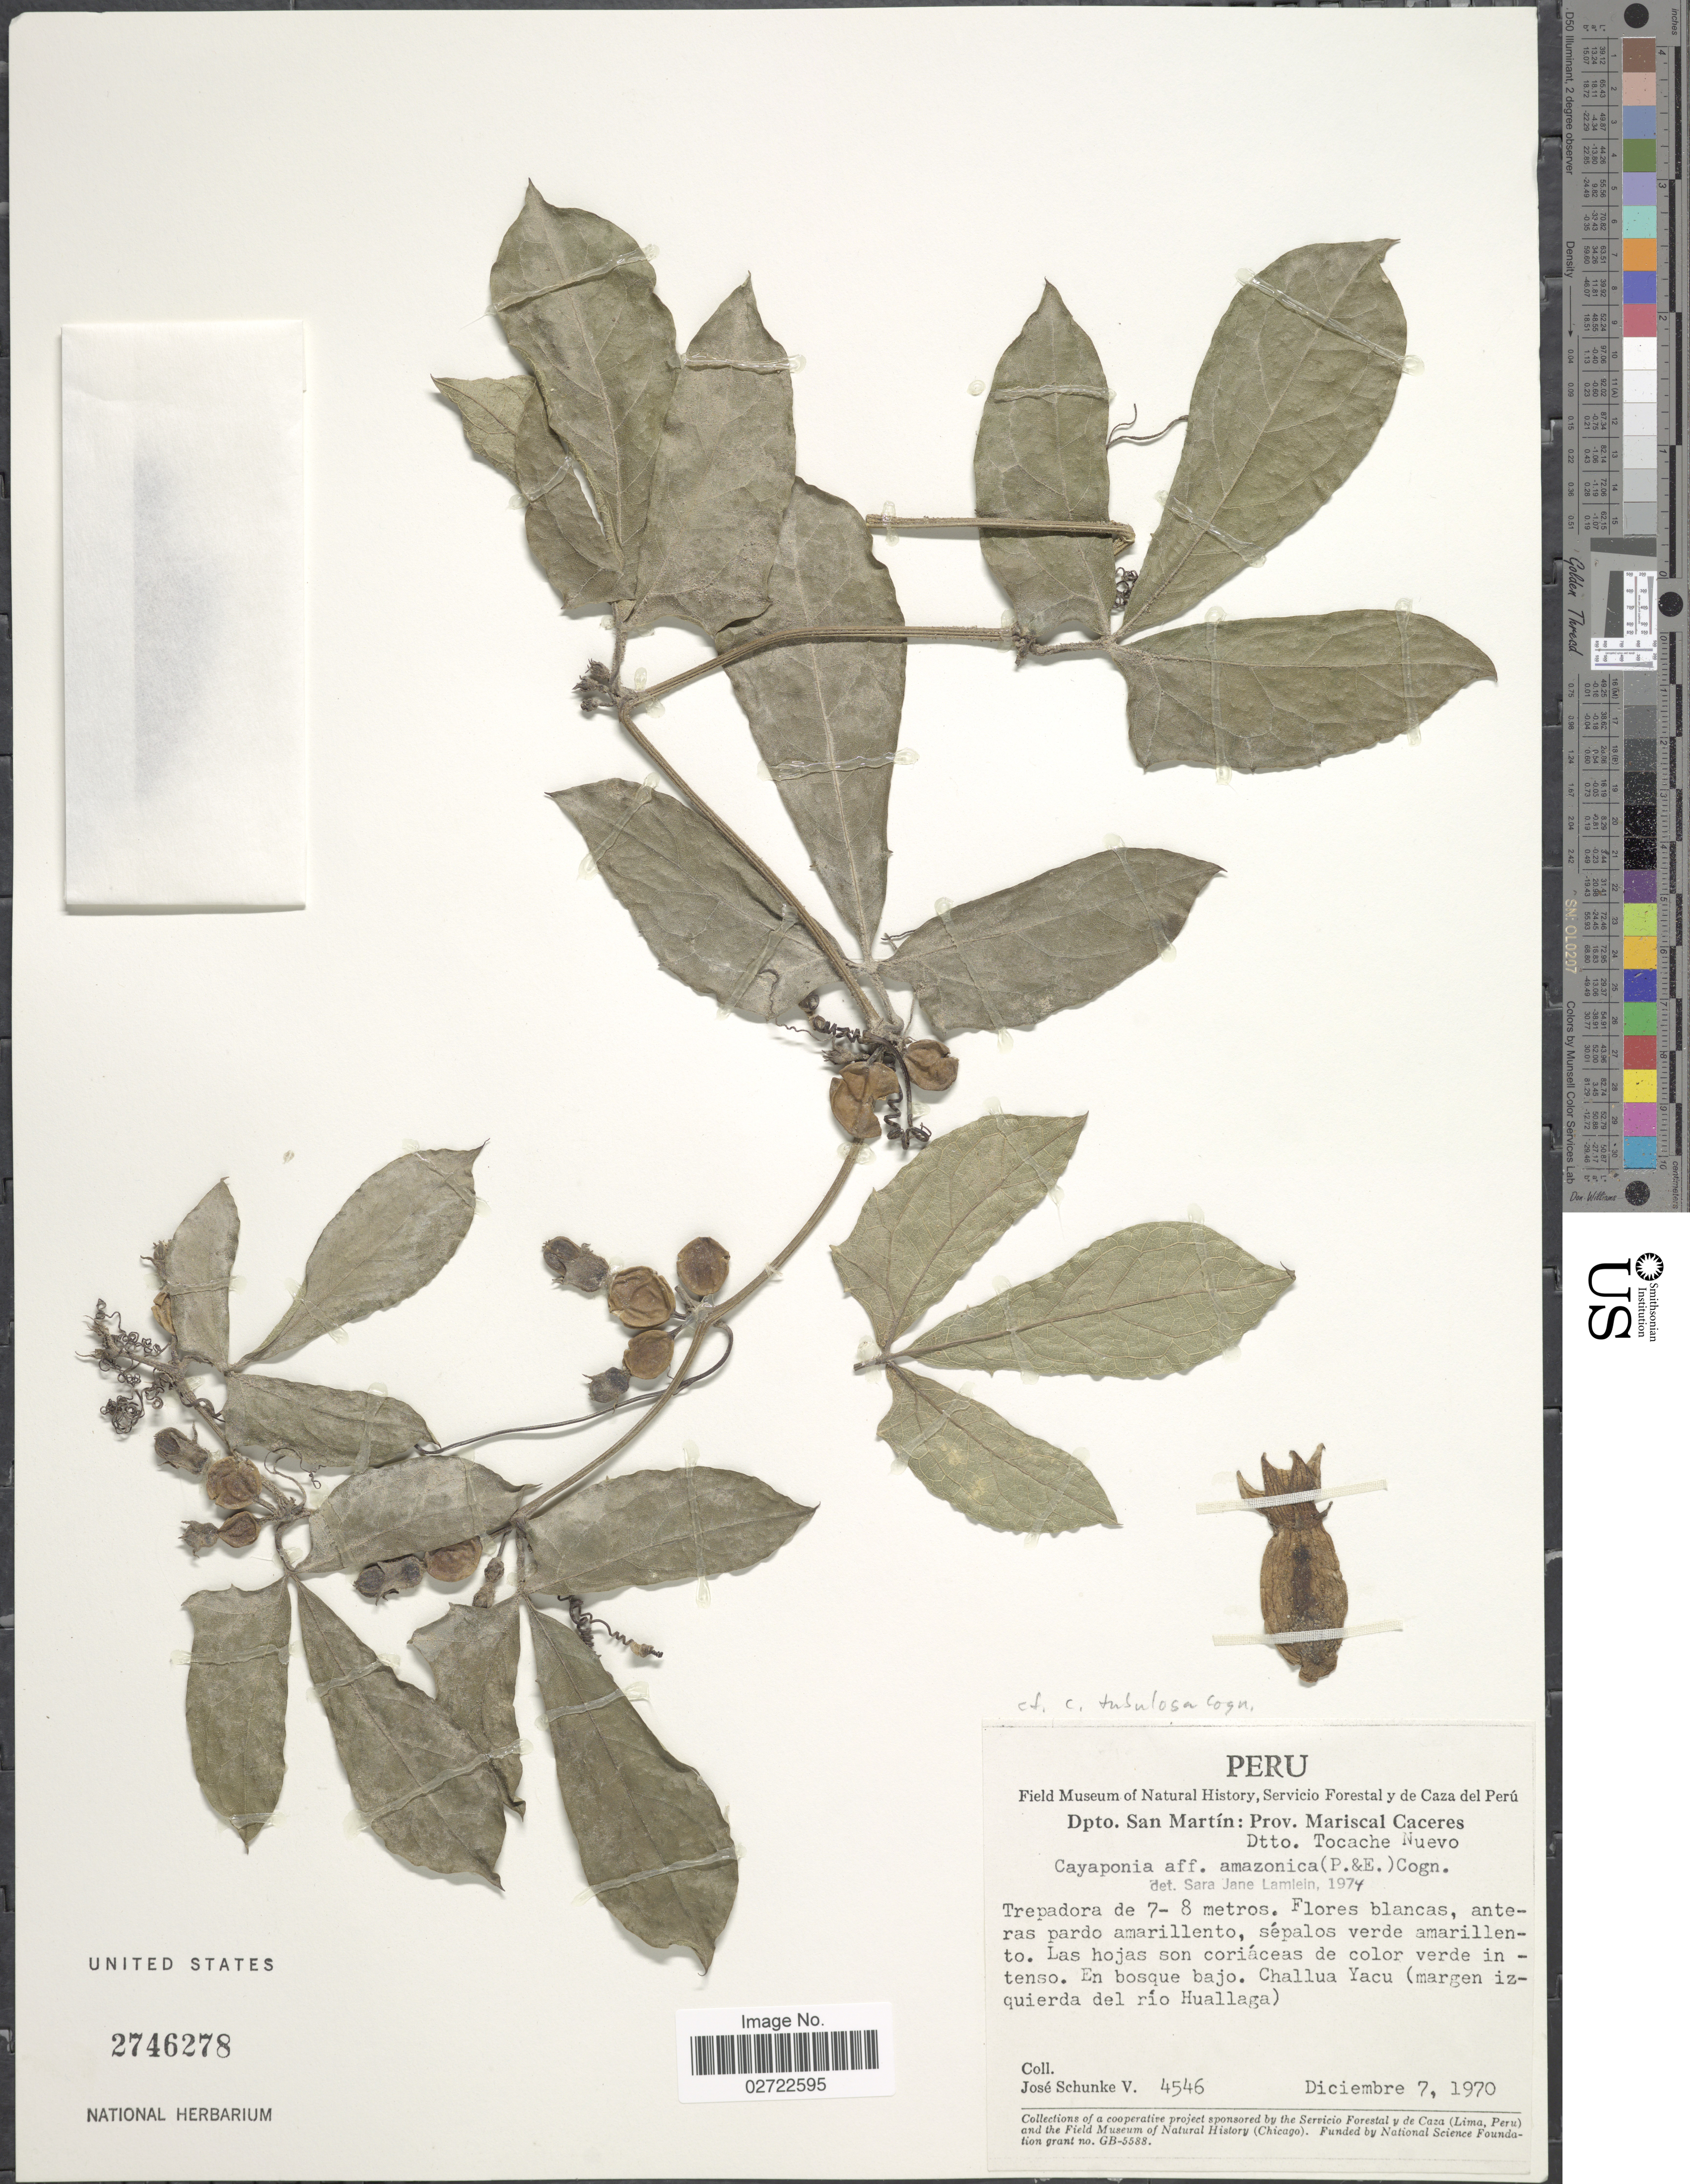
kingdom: Plantae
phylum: Tracheophyta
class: Magnoliopsida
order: Cucurbitales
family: Cucurbitaceae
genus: Cayaponia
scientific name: Cayaponia tubulosa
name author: Cogn.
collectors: J. Schunke Vigo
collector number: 4546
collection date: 1970-12-07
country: Peru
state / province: San Martín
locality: Dpto. San Martin: Prov. Mariscal Caceres. Dtto. Tocache Nuevo. Challua Yacu (margen izquierda del Rio Huallaga)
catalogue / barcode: US 2746278